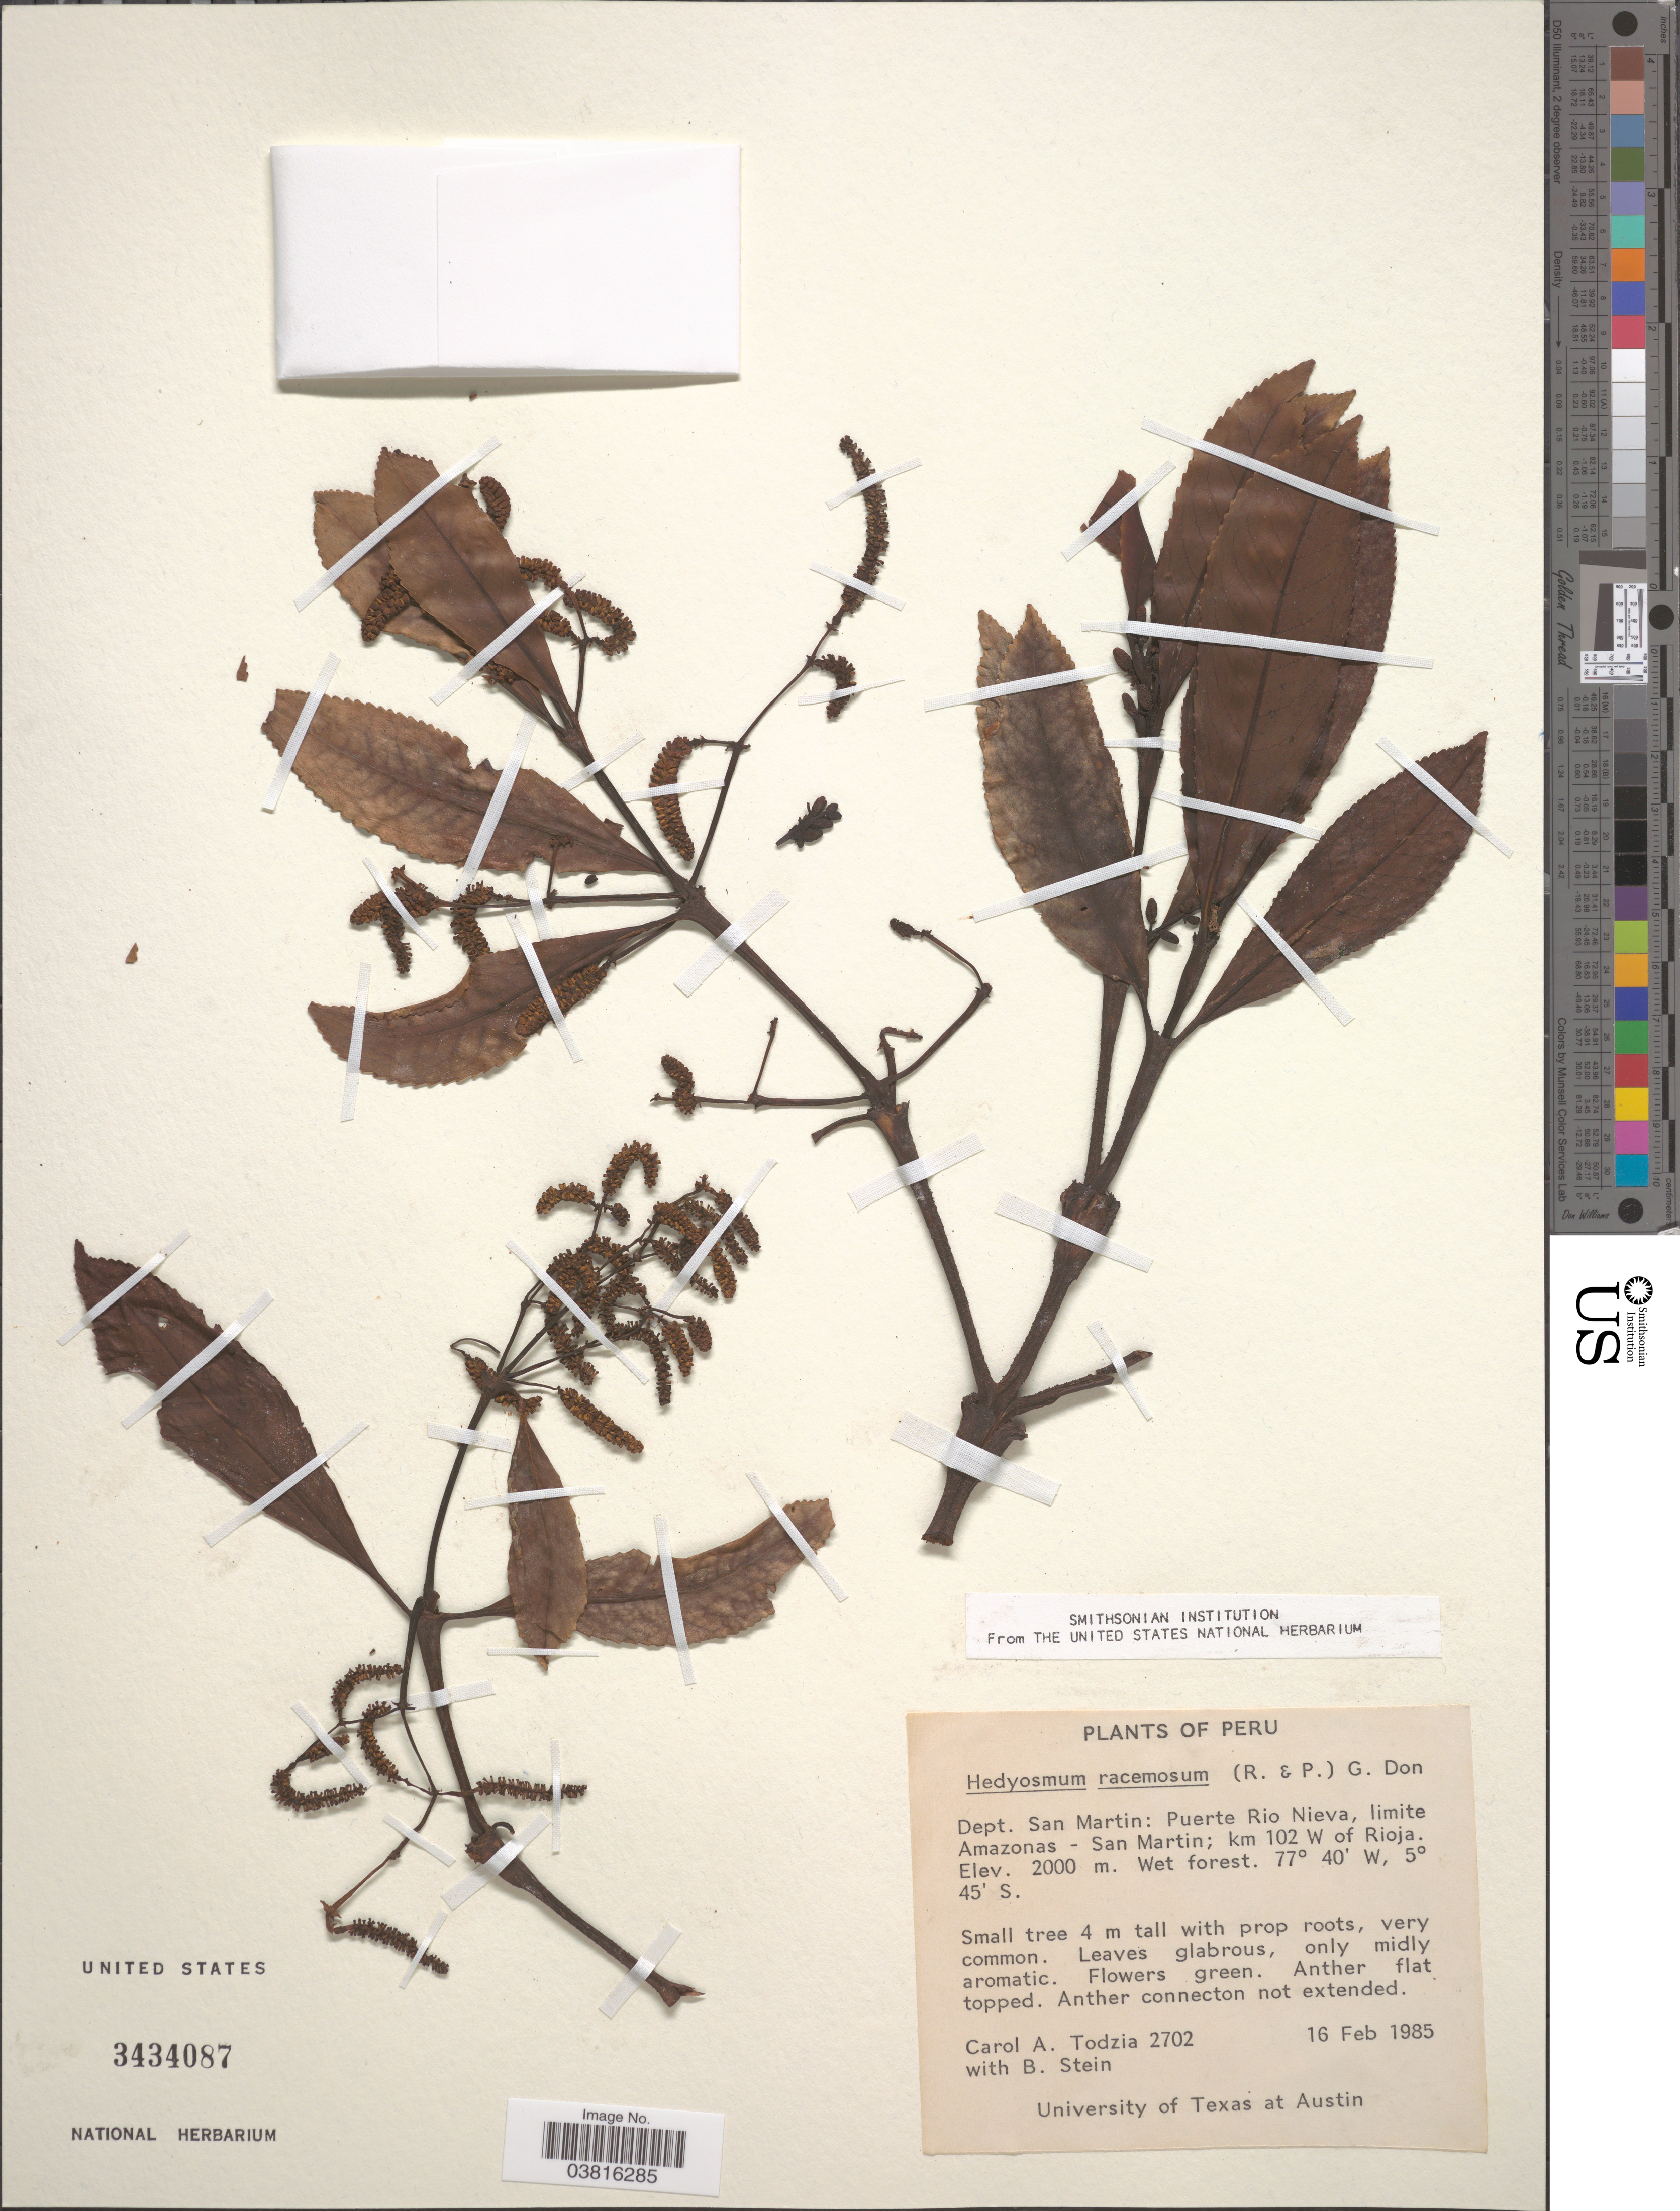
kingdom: Plantae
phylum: Tracheophyta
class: Magnoliopsida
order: Chloranthales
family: Chloranthaceae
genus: Hedyosmum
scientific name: Hedyosmum racemosum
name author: (Ruiz & Pav.) G. Don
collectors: C. A. Todzia & B. Stein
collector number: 2702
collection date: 1985-02-16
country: Peru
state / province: San Martín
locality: Dept. San Martin: Puerte Rio Nieva, limite Amazonas - San Martin; km 102 W of Rioja.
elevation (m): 2000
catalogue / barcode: US 3434087